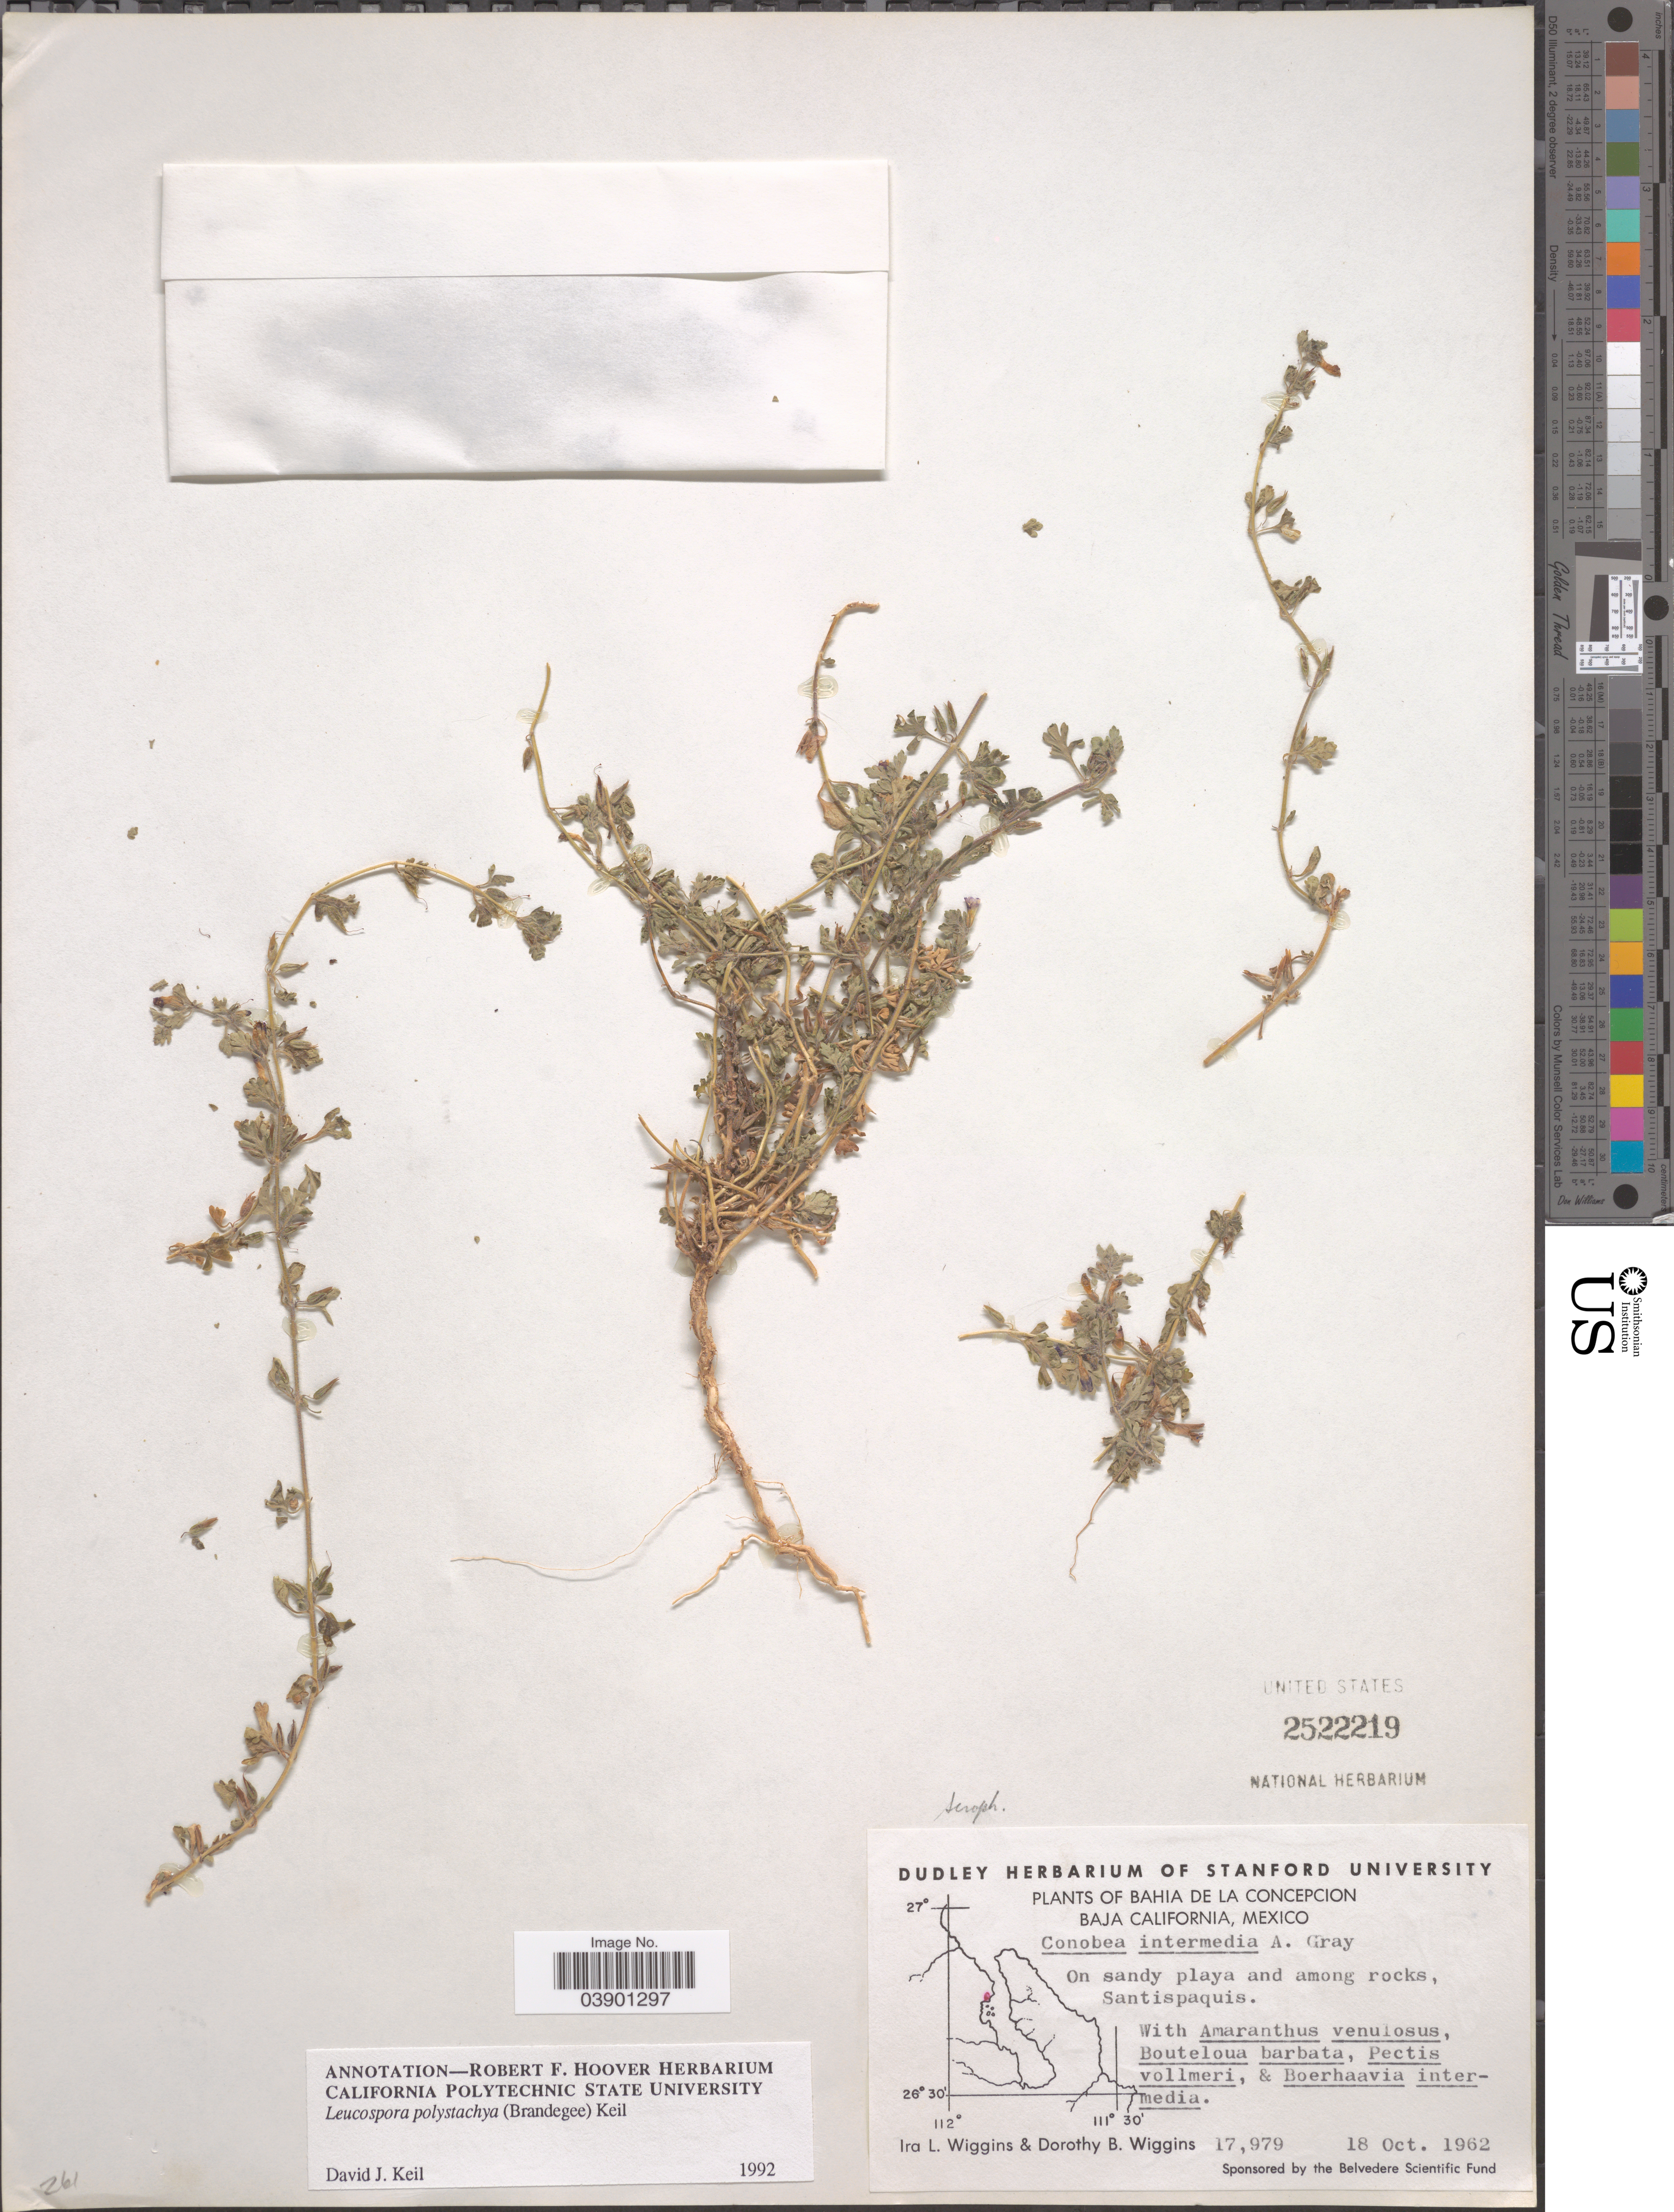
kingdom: Plantae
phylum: Tracheophyta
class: Magnoliopsida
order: Lamiales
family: Plantaginaceae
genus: Schistophragma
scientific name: Schistophragma polystachyum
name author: (Brandegee) B.L. Turner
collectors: I. L. Wiggins & D. B. Wiggins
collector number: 17979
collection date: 1962-10-18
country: Mexico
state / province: Baja California Sur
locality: Bahia de la Concepcion. Santispaquis.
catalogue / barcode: US 2522219